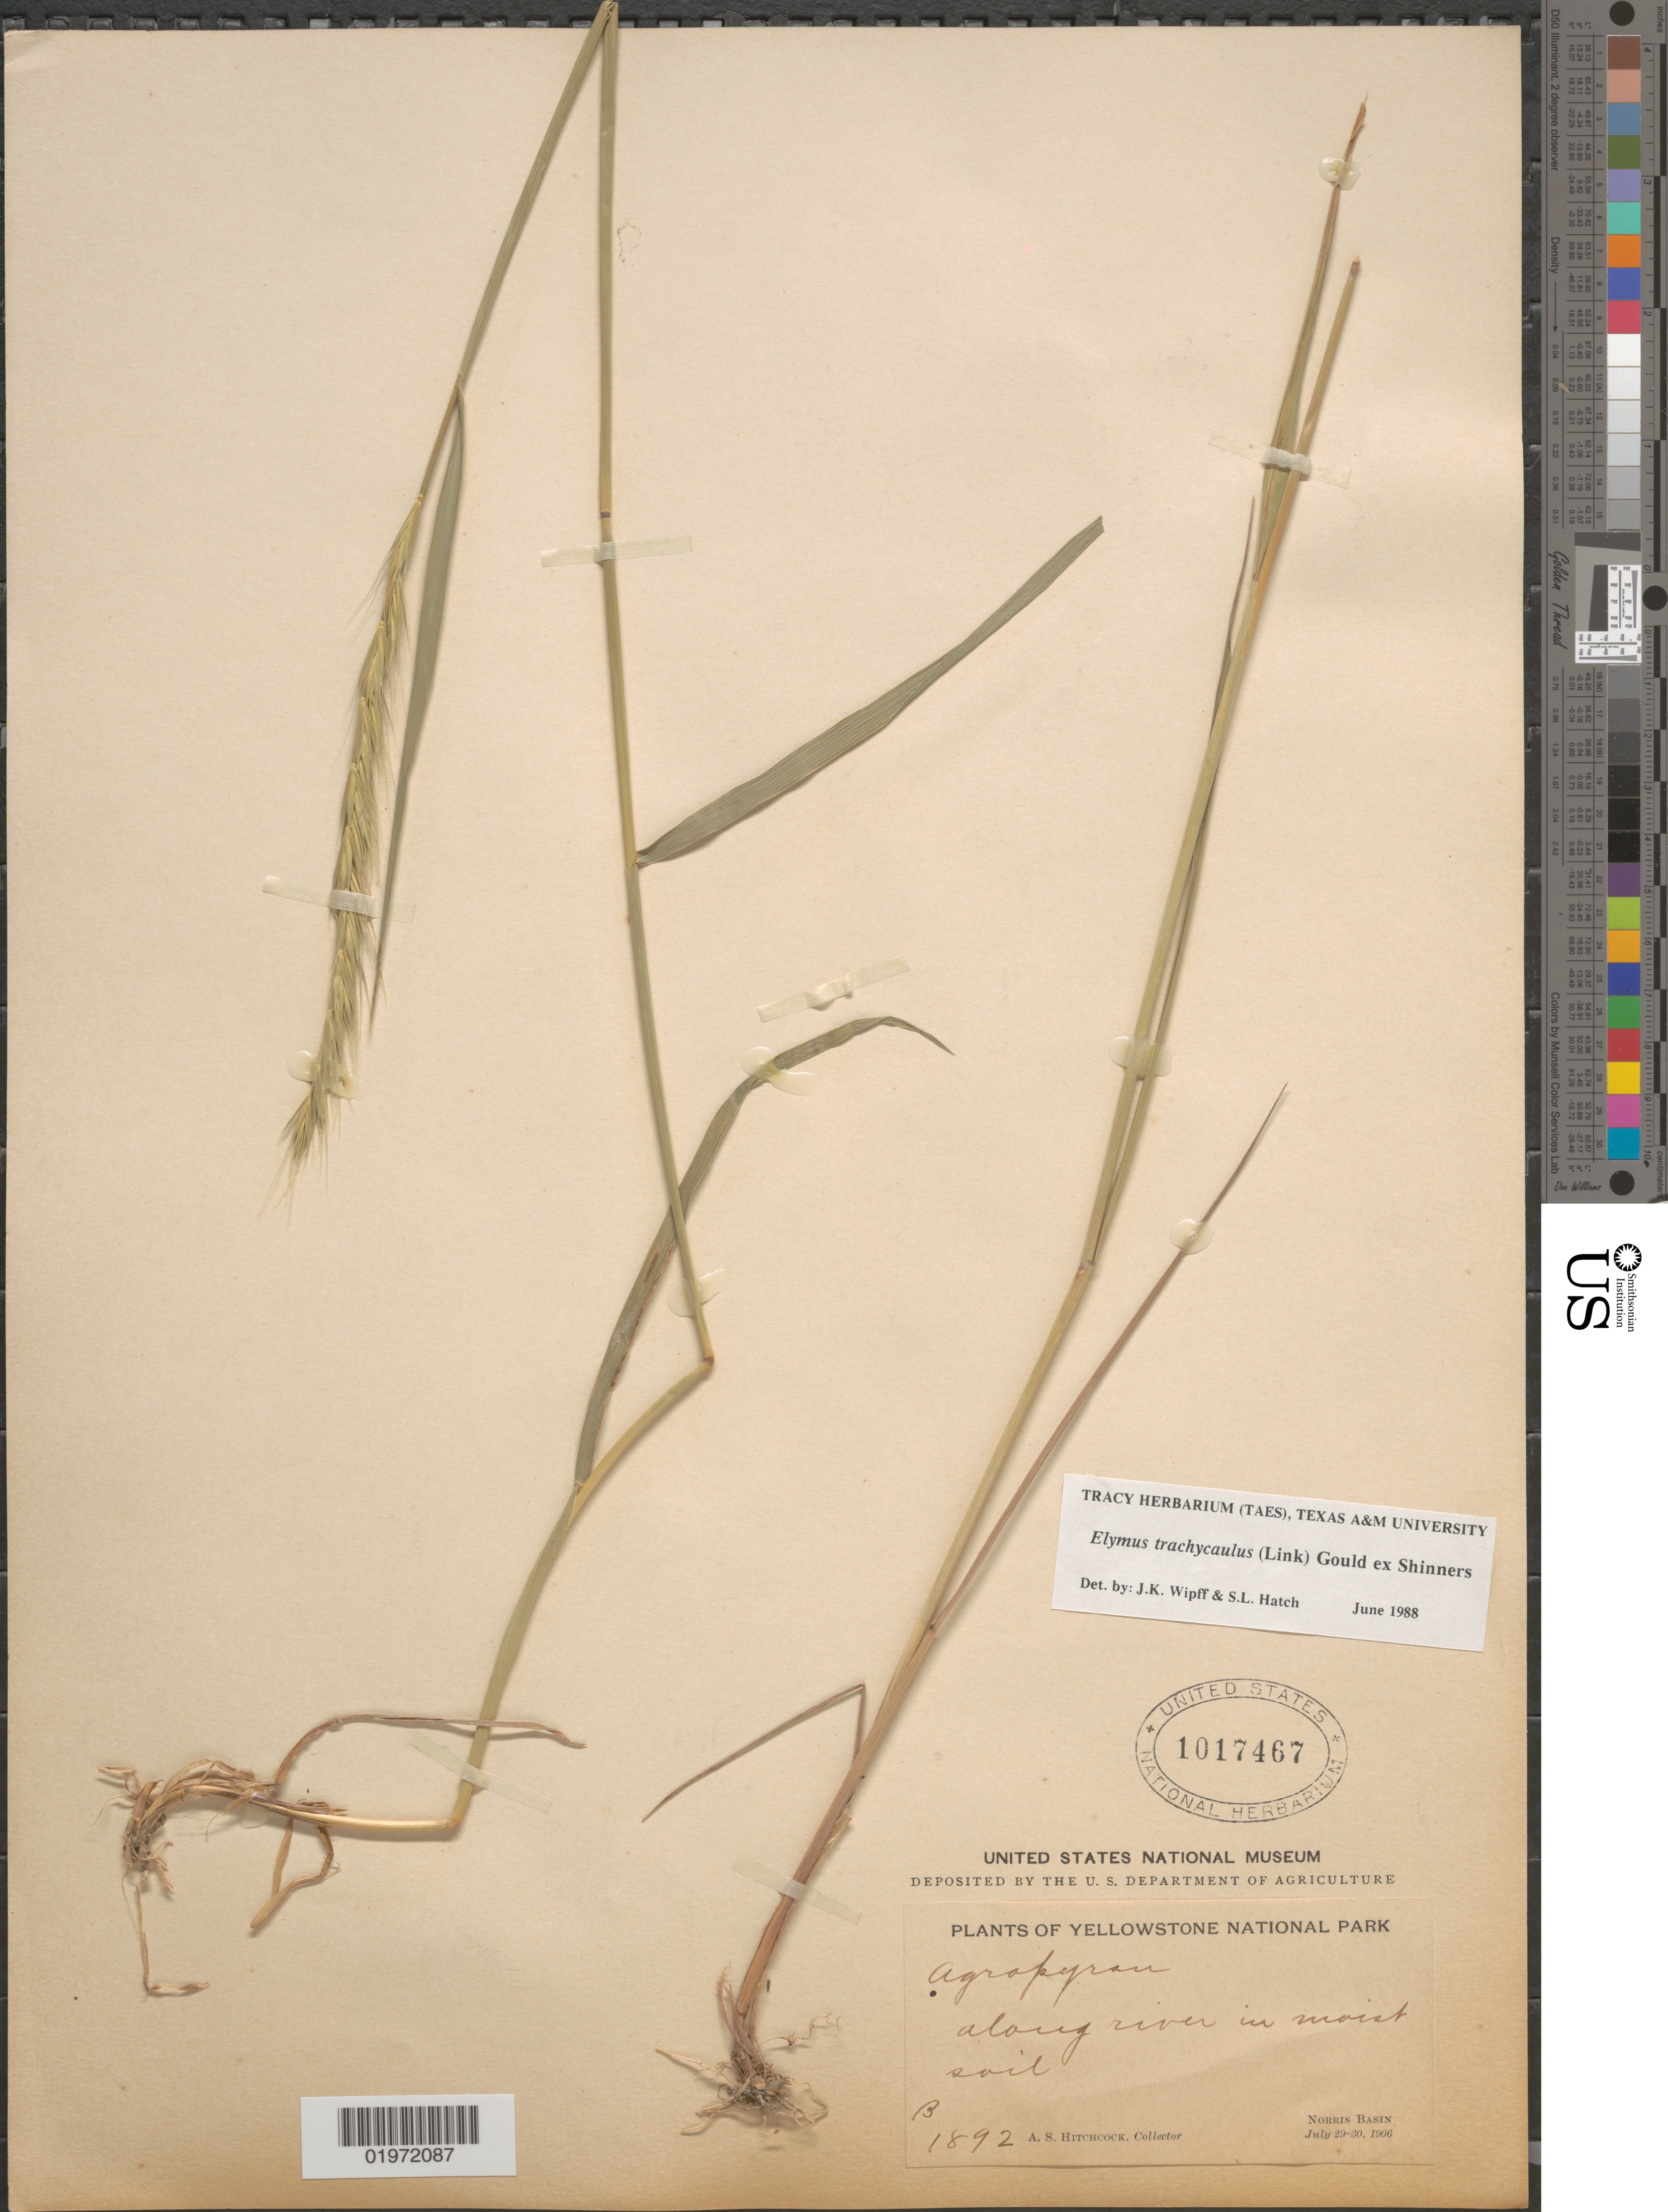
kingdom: Plantae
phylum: Tracheophyta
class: Liliopsida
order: Poales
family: Poaceae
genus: Elymus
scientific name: Elymus trachycaulus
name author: (Link) Gould ex Shinners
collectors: A. S. Hitchcock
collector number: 1892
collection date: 1906-07-29/1906-07-30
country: United States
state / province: Wyoming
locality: Yellowstone National Park. Norris Basin.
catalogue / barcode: US 1017467